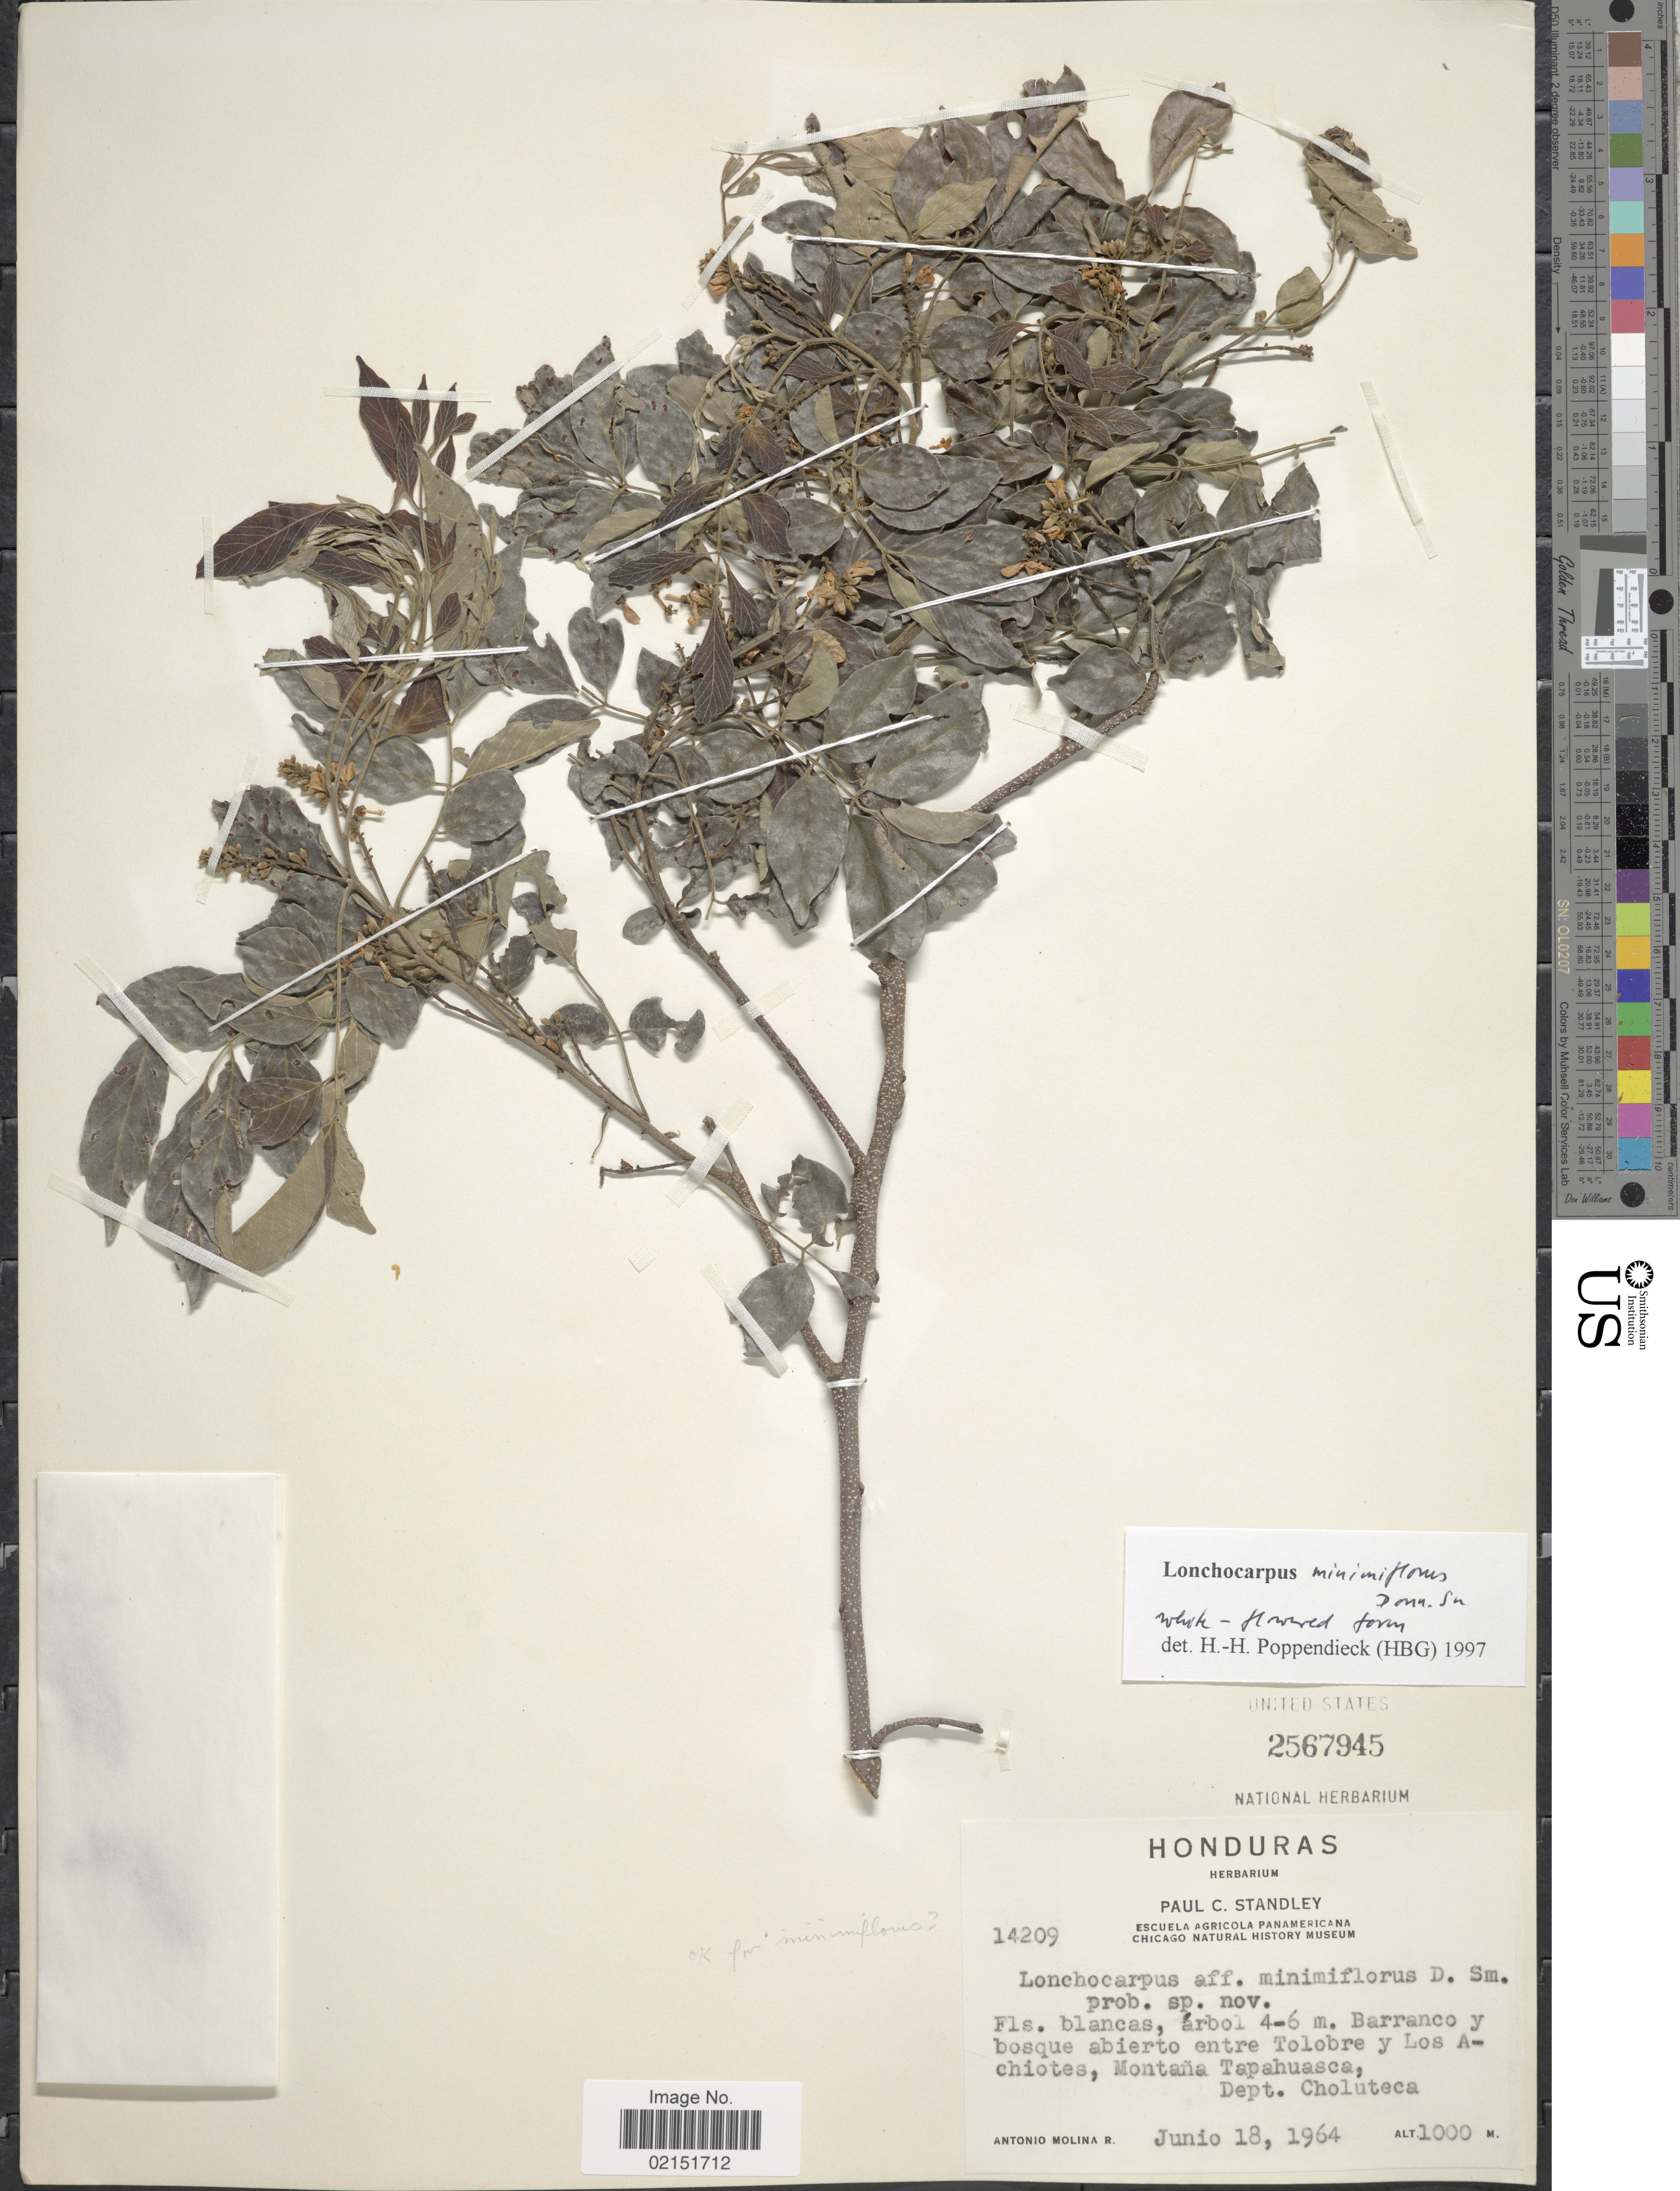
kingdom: Plantae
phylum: Tracheophyta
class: Magnoliopsida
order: Fabales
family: Fabaceae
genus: Lonchocarpus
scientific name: Lonchocarpus minimiflorus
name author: Donn. Sm.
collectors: A. Molina R.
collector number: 14209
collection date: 1964-06-18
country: Honduras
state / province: Choluteca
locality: Barranco u bosque abierto entre Tolobre y Los Achiotes, Montana Tapahuasca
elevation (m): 1000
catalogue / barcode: US 2567945